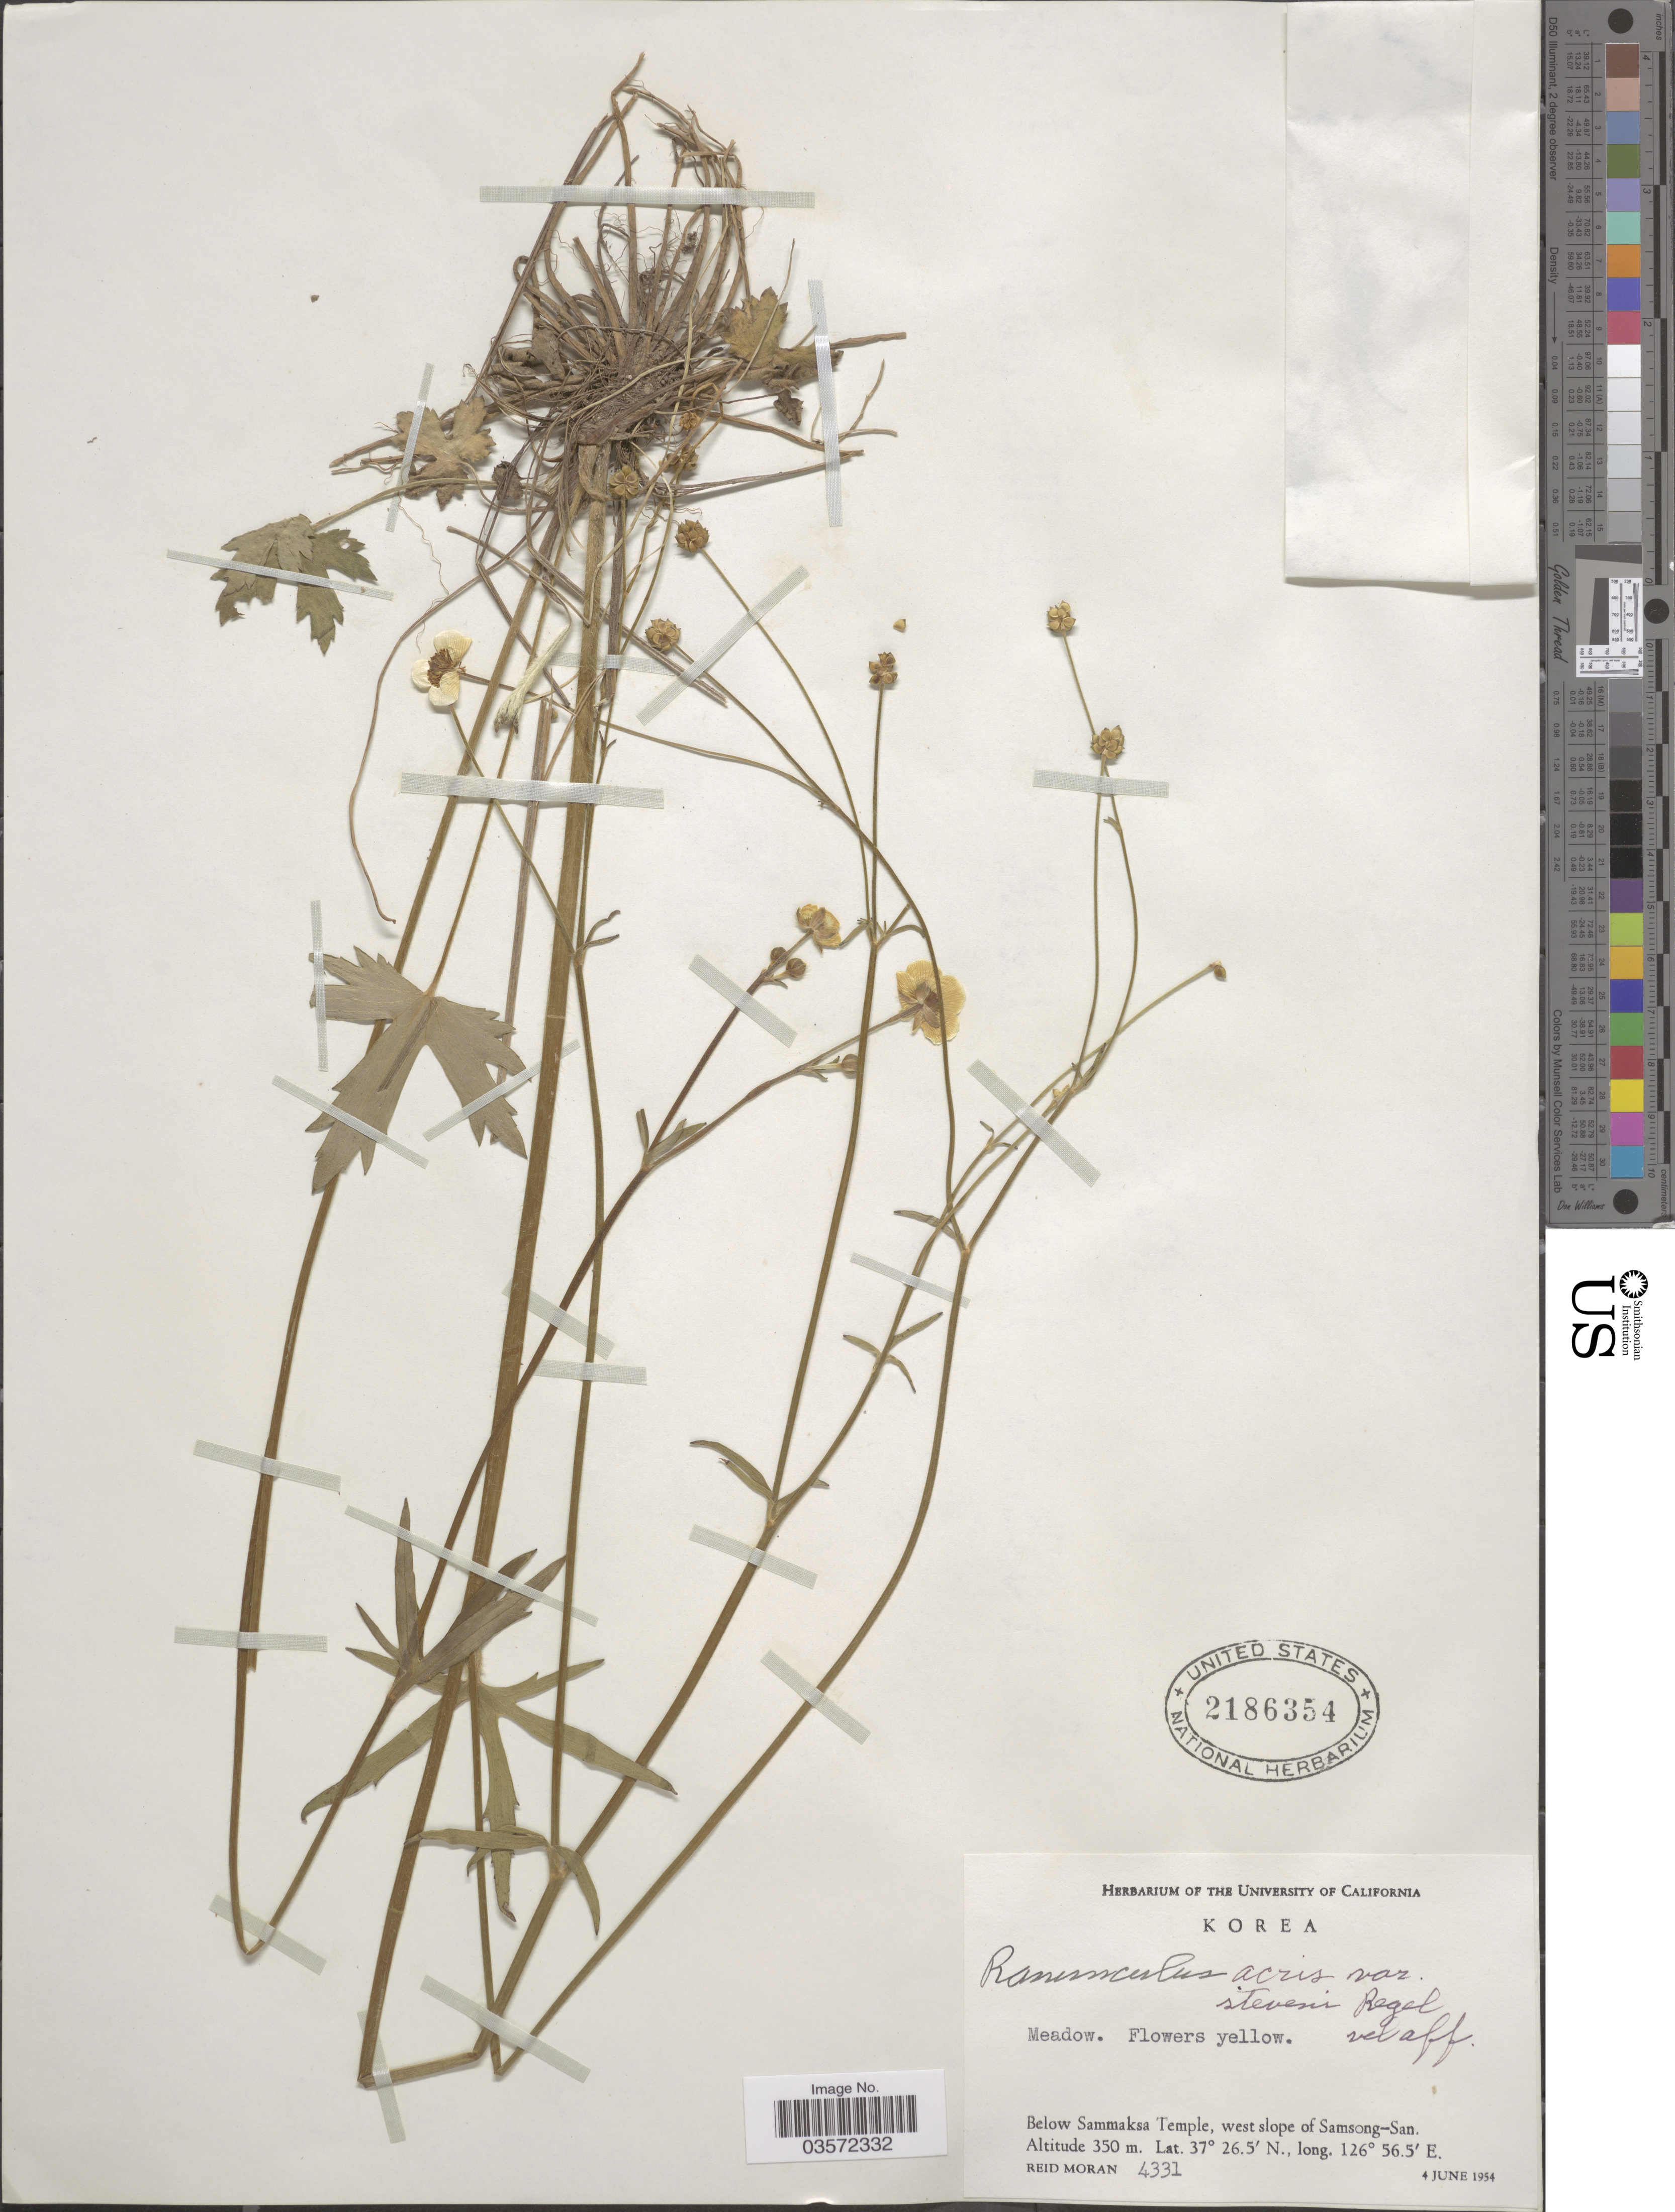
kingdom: Plantae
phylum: Tracheophyta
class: Magnoliopsida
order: Ranunculales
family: Ranunculaceae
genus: Ranunculus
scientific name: Ranunculus acris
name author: L.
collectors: R. V. Moran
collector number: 4331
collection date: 1954-06-04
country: South Korea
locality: Below Sammaksa Temple, west slope of Samsong-San.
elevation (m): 350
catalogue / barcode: US 2186354